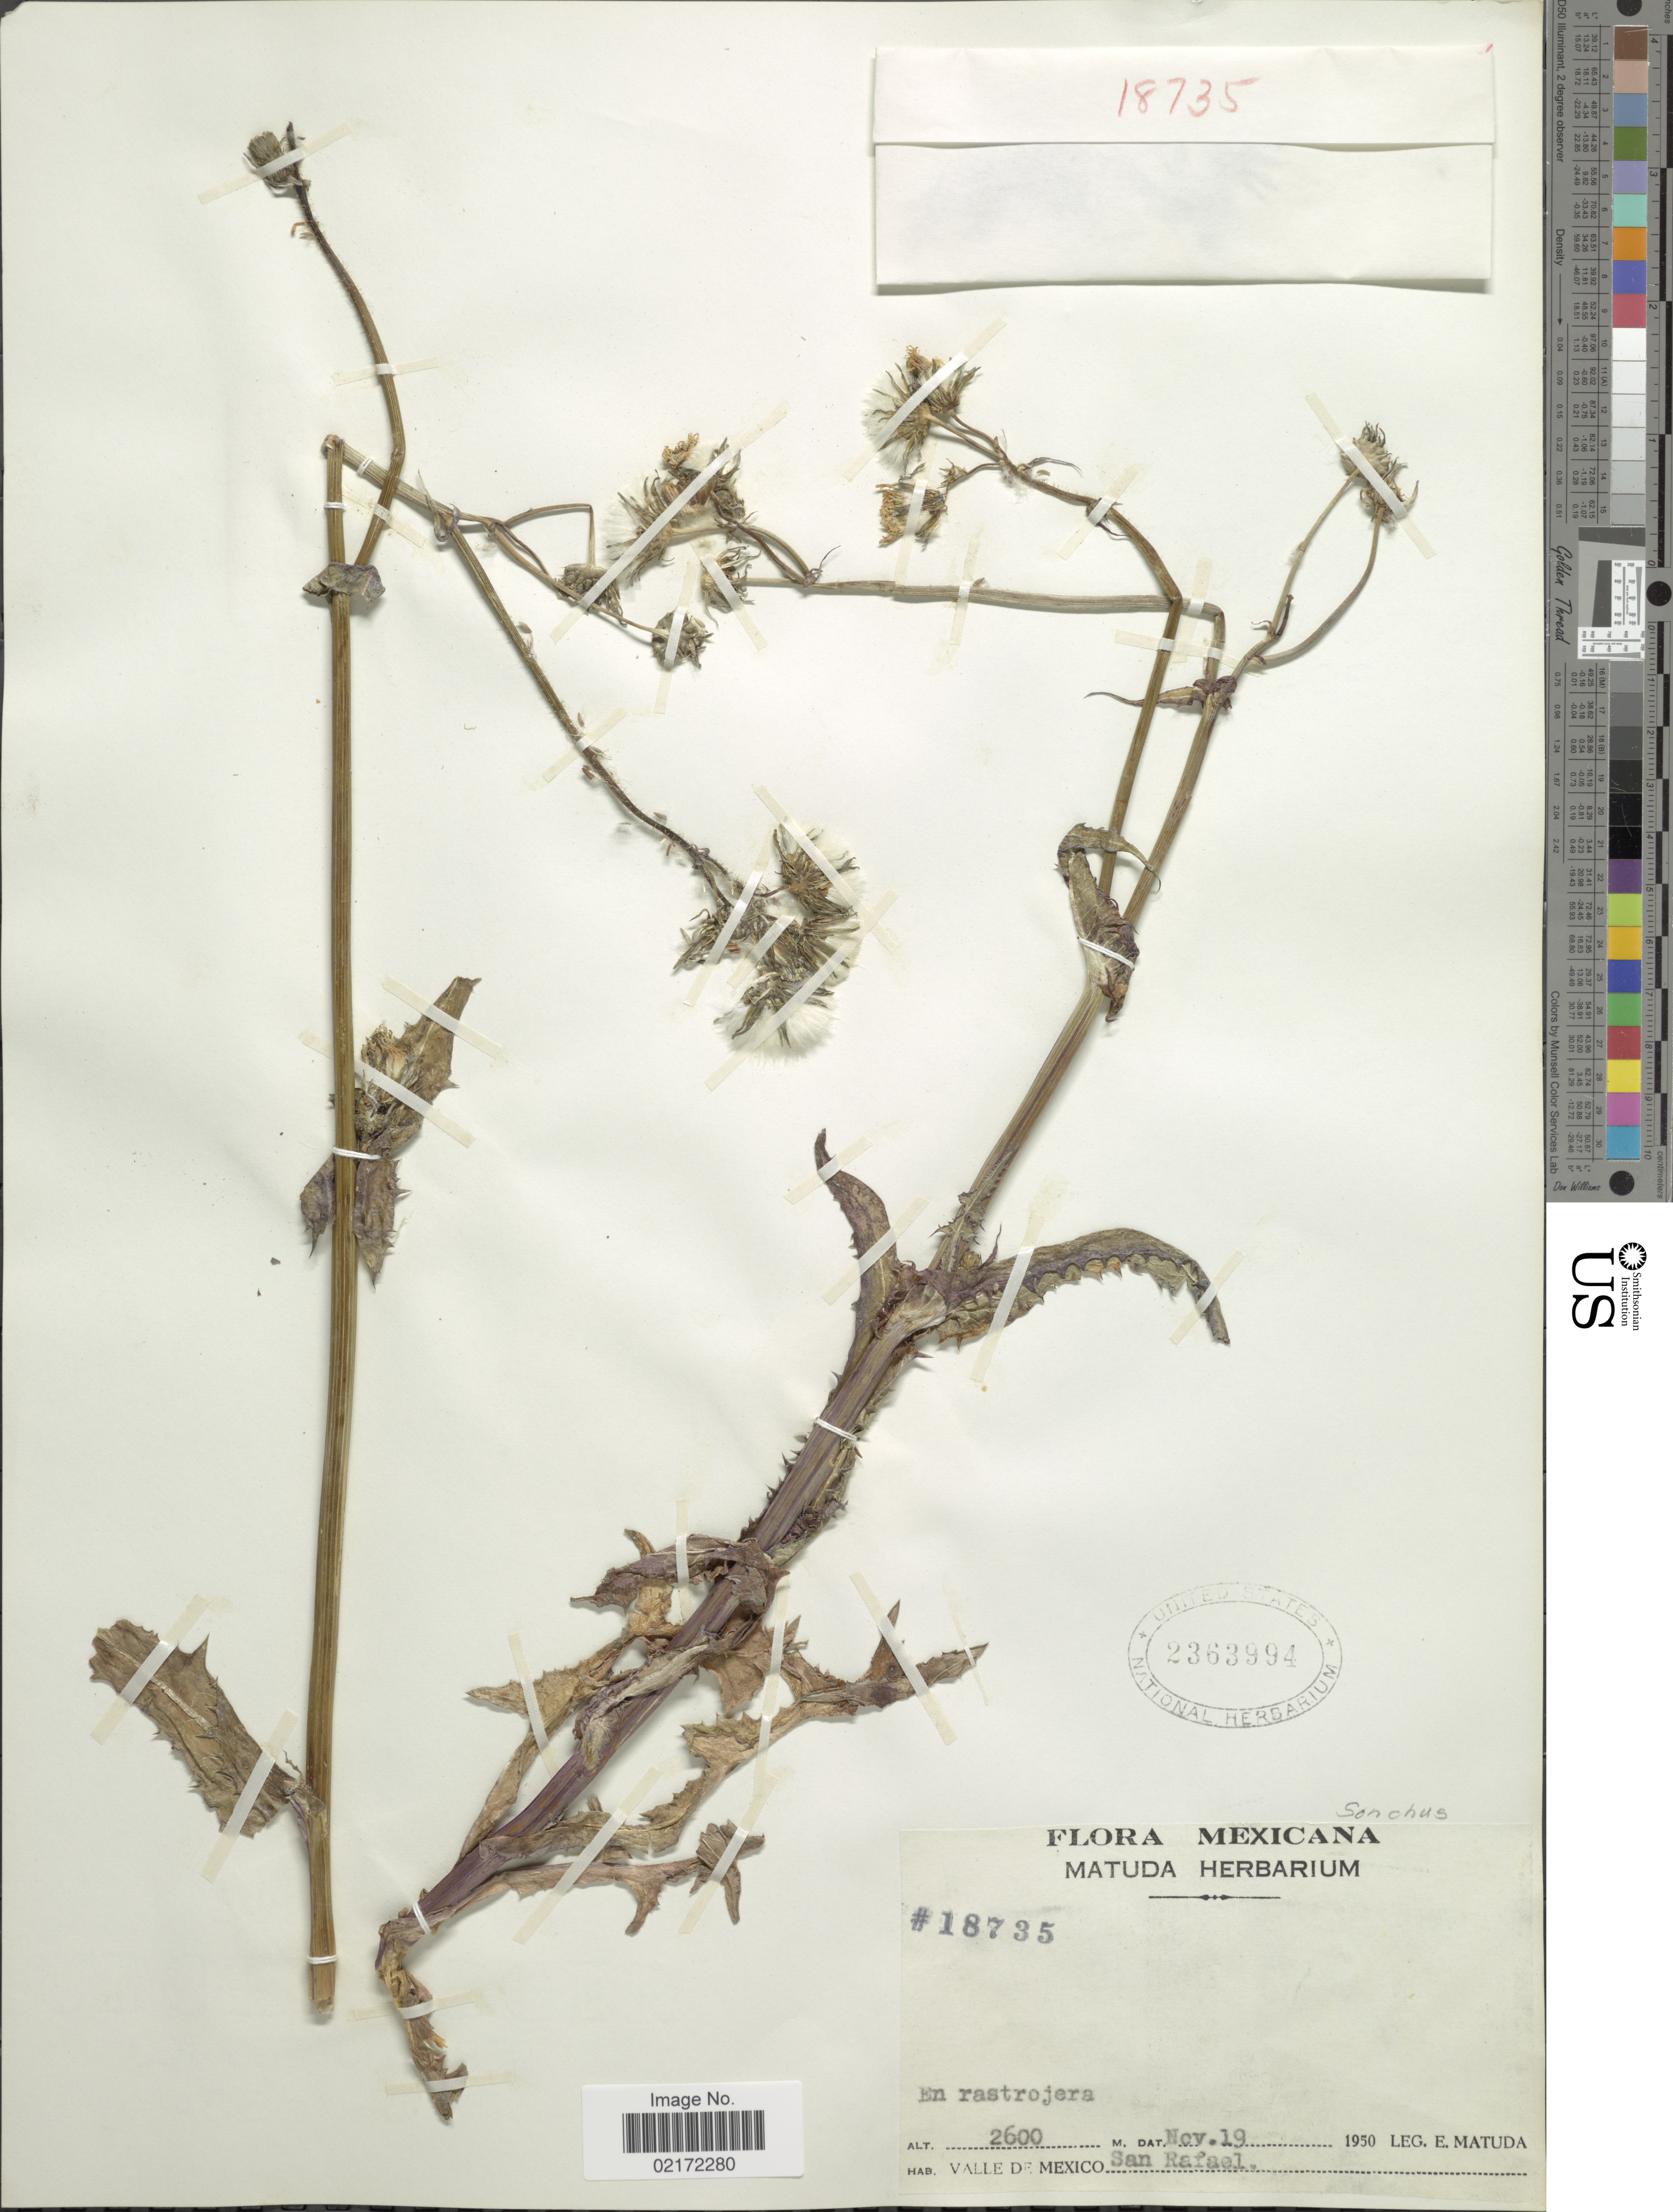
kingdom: Plantae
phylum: Tracheophyta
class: Magnoliopsida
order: Asterales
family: Asteraceae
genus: Sonchus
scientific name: Sonchus sp.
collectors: E. Matuda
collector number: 18735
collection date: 1950-11-19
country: Mexico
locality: Valle de Mexico. San rafael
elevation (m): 2600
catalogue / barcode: US 2363994